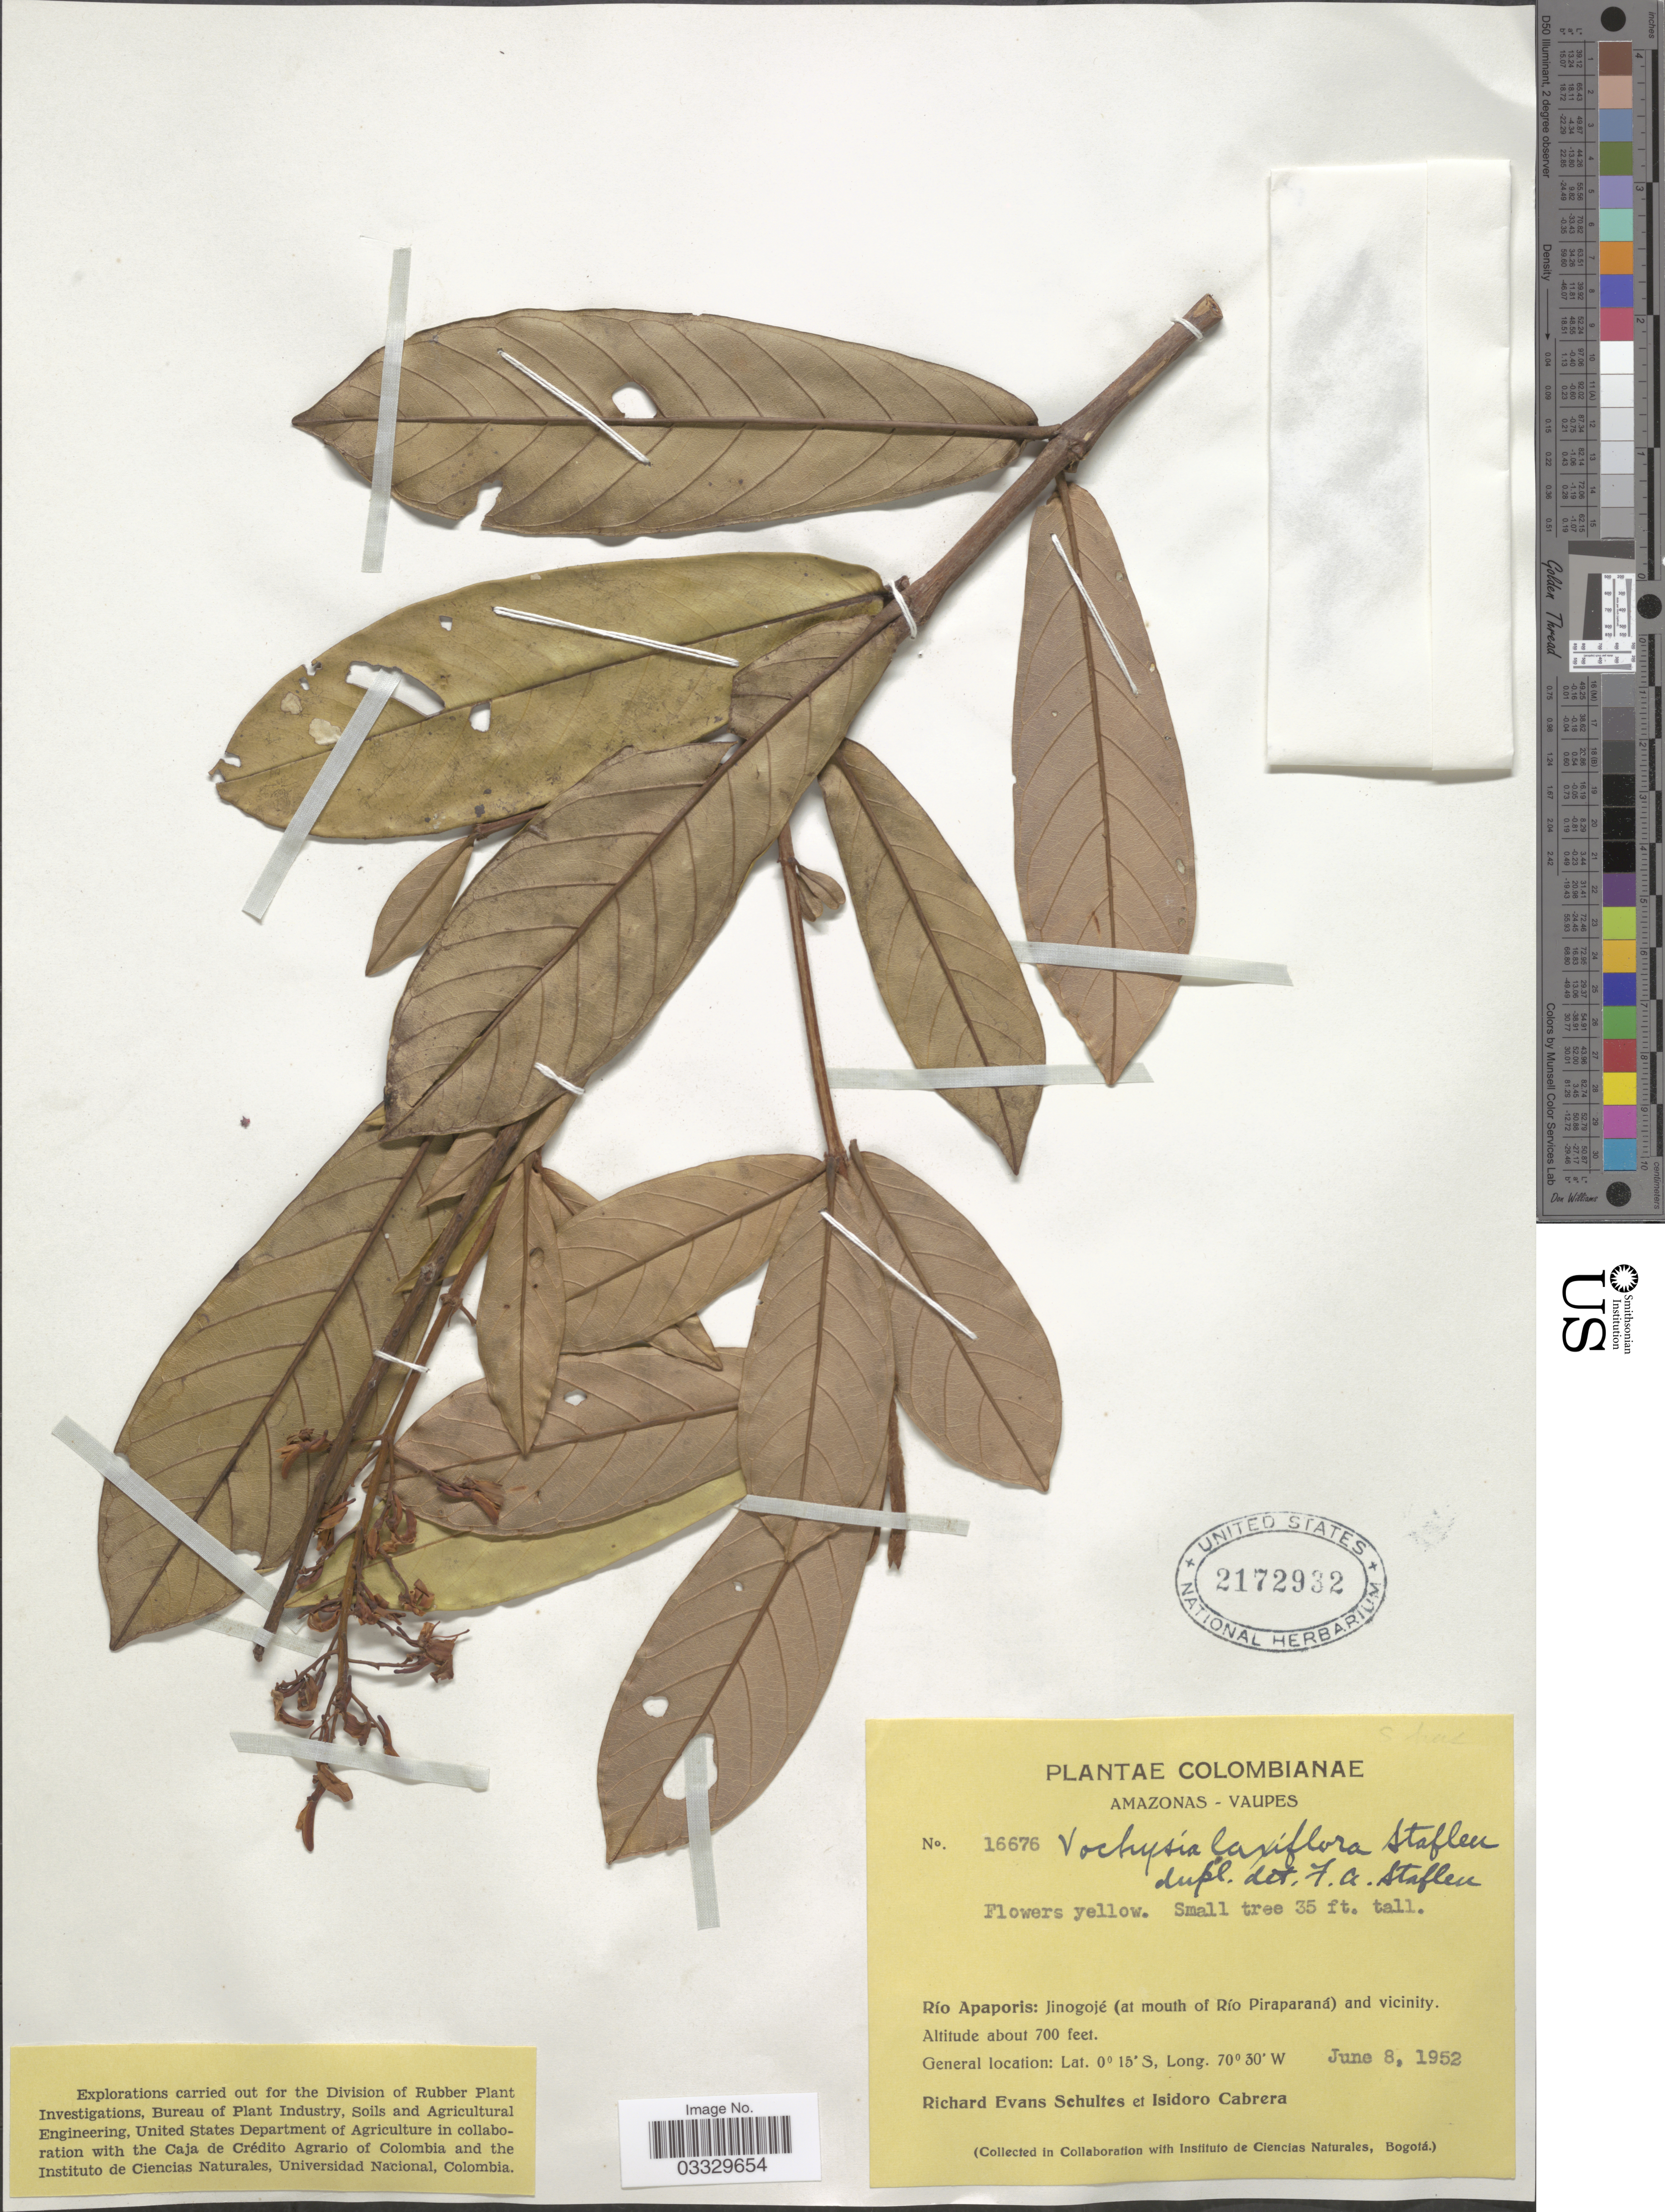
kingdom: Plantae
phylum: Tracheophyta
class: Magnoliopsida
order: Myrtales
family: Vochysiaceae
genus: Vochysia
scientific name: Vochysia laxiflora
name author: Stafleu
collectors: R. E. Schultes & I. Cabrera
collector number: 16676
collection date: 1952-06-08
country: Colombia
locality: Amazonas - Vaupes. Río Apaporis: Jinogojé (at mouth of Río Piraparaná) and vicinity.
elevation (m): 213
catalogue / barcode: US 2172932